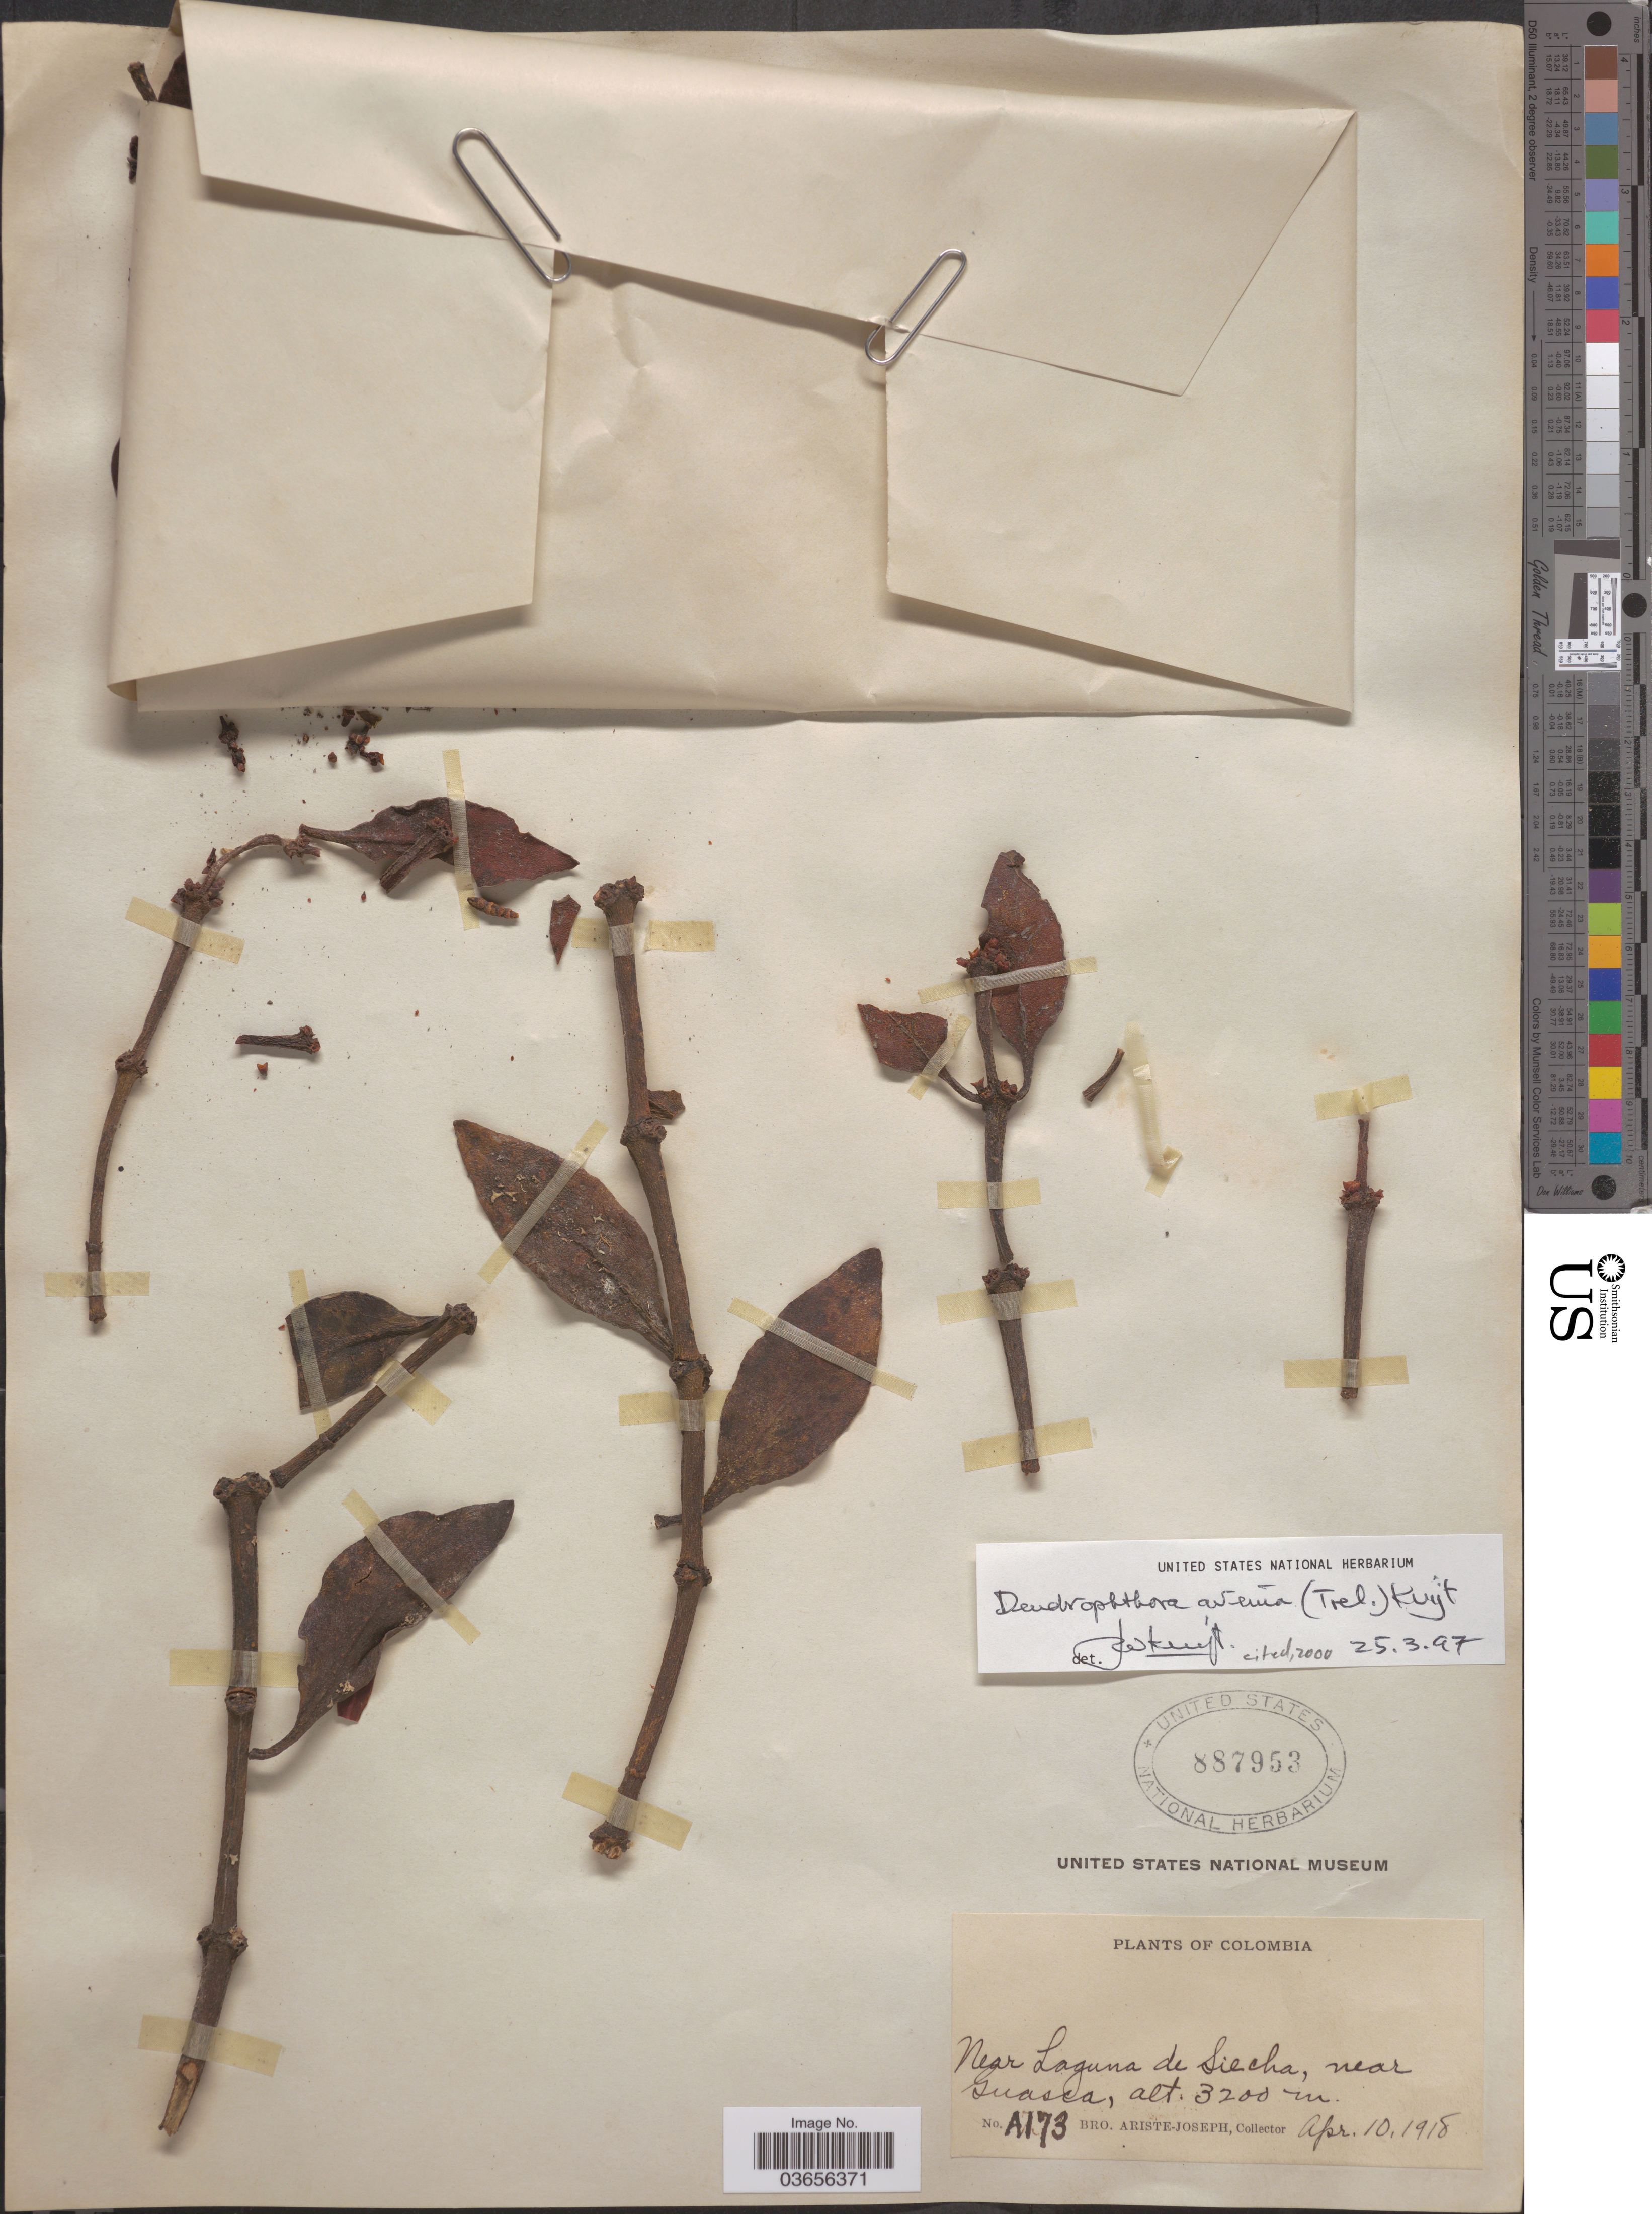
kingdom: Plantae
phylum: Tracheophyta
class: Magnoliopsida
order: Santalales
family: Viscaceae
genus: Dendrophthora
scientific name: Dendrophthora avenia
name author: (Trel.) Kuijt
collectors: Bro. Ariste-Joseph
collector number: A173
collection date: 1918-04-10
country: Colombia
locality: Near Laguna de Siecha, near Guasca.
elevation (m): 3200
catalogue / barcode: US 887953